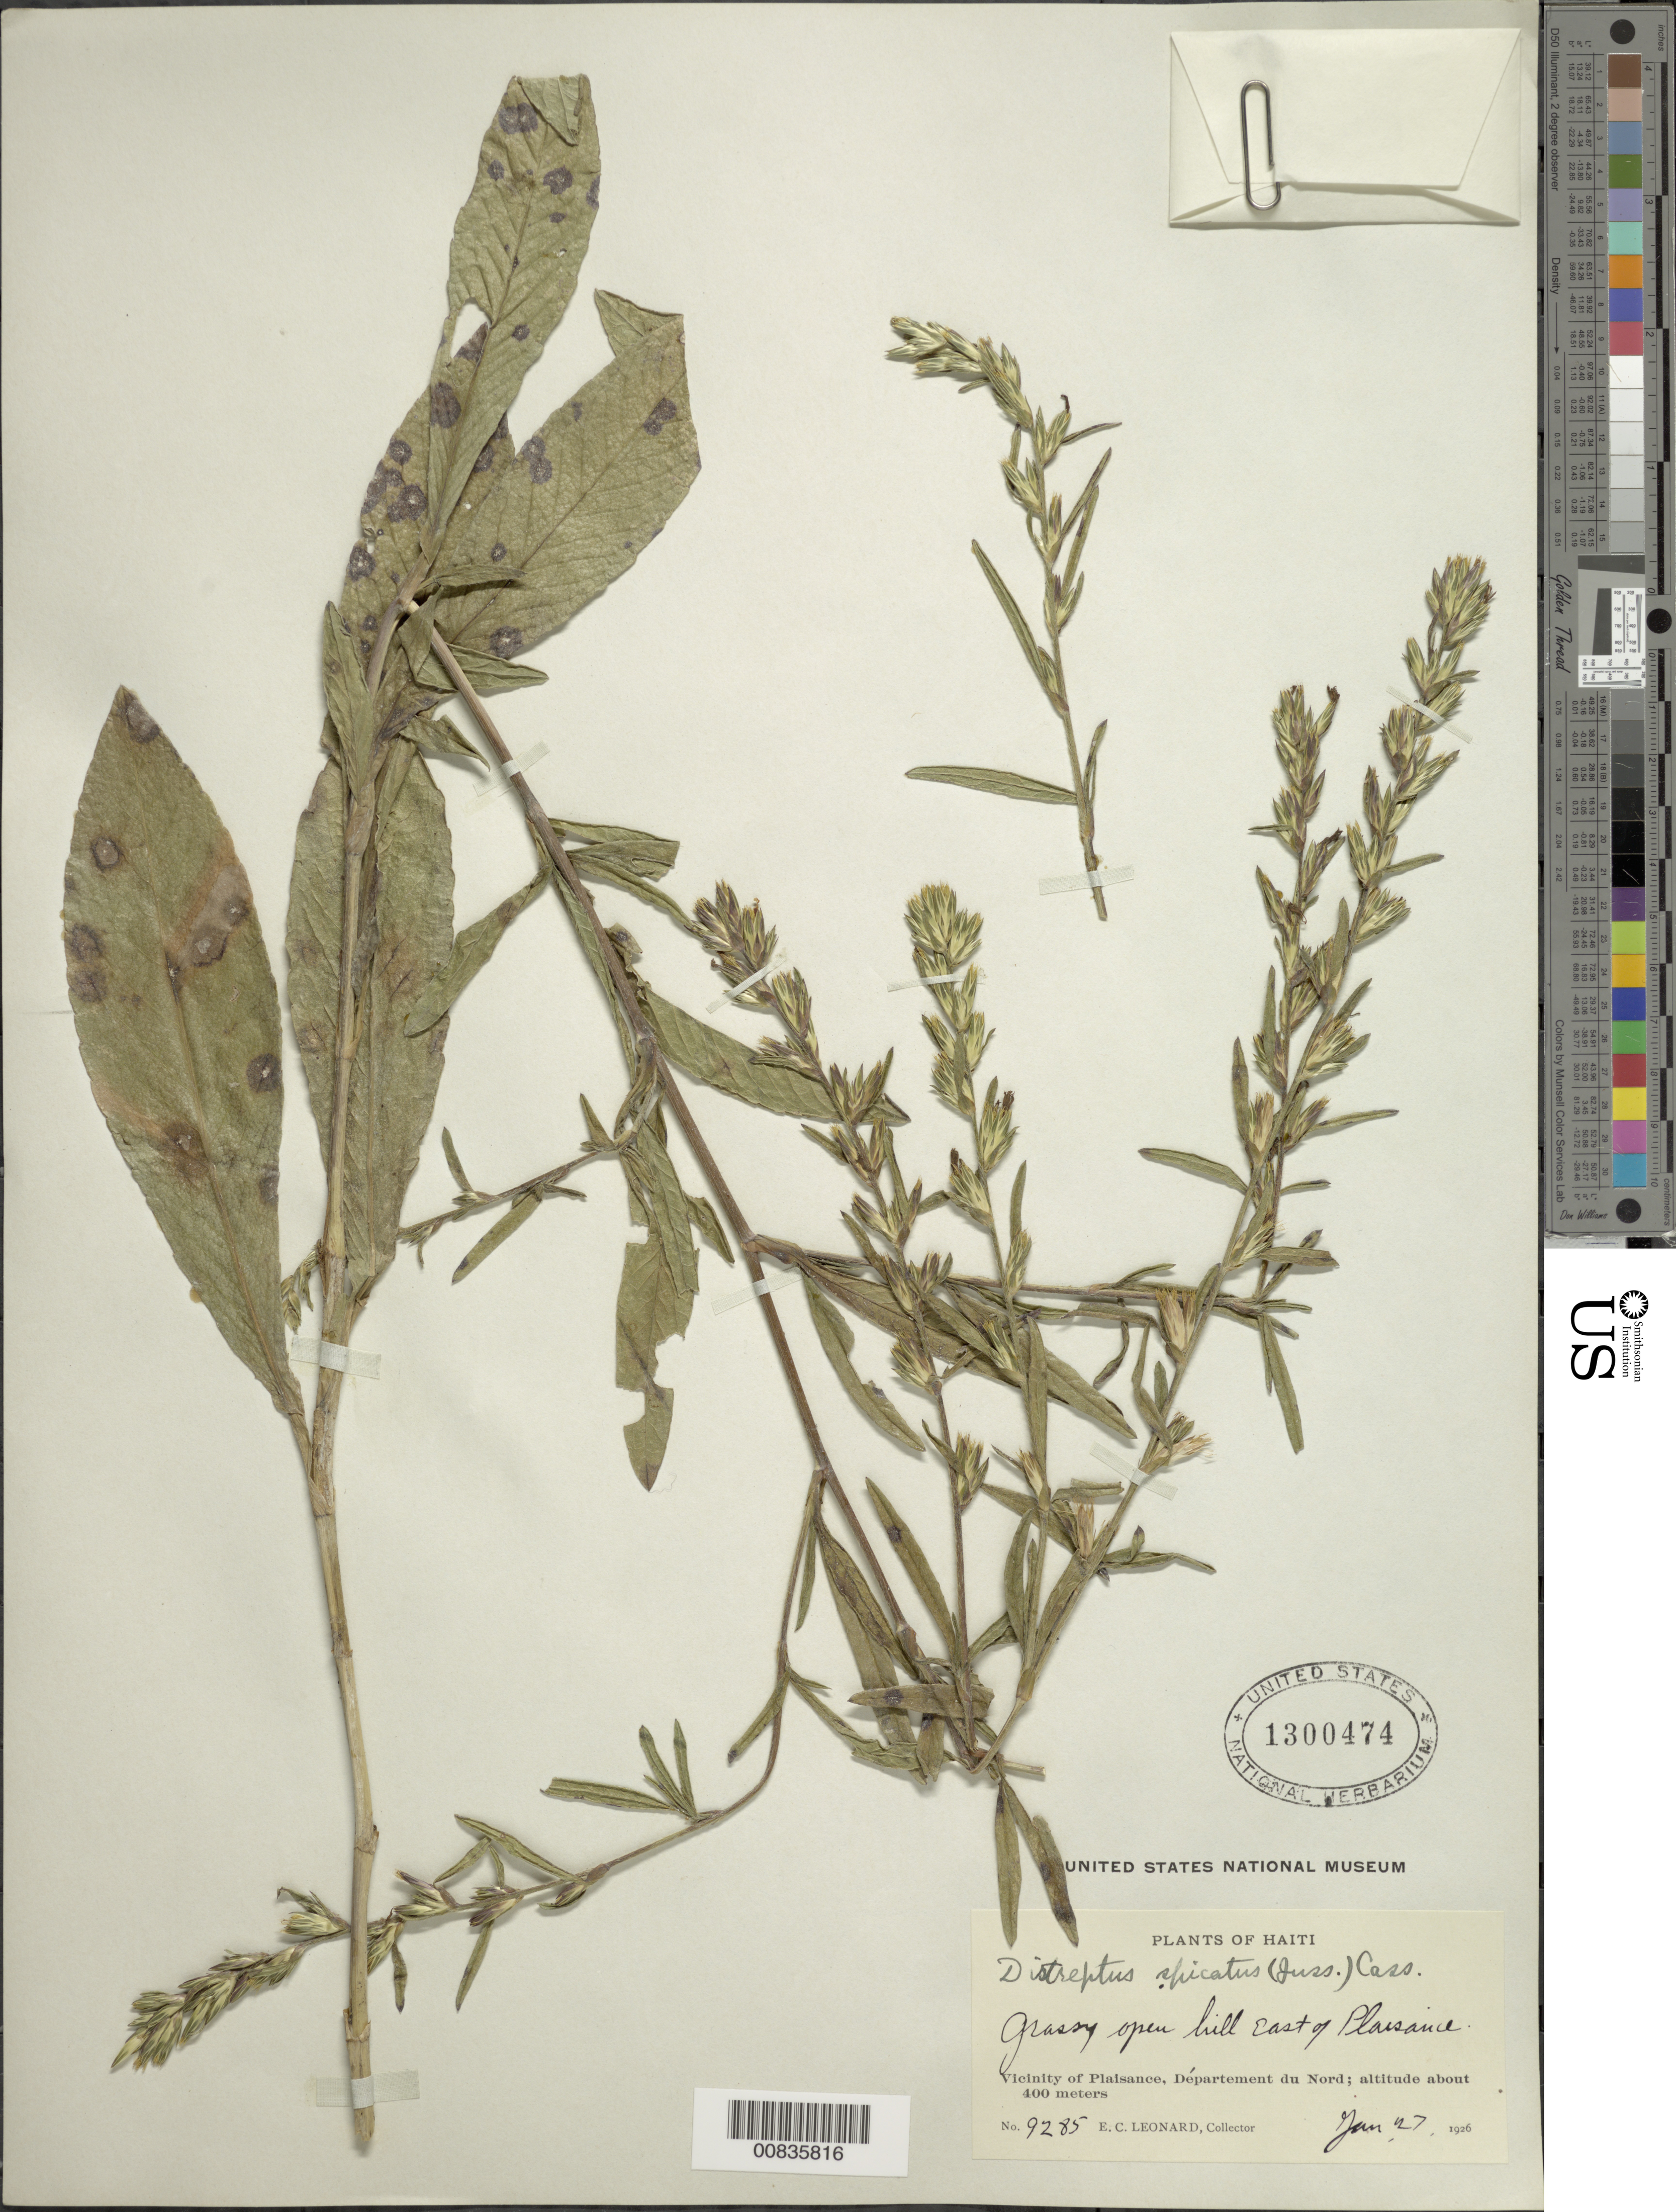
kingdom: Plantae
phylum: Tracheophyta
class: Magnoliopsida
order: Asterales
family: Asteraceae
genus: Pseudelephantopus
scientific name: Pseudelephantopus spicatus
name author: (Juss. ex Aubl.) C.F. Baker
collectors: E. C. Leonard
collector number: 9285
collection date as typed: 27 Jan 1926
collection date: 1926-01-27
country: Haiti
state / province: Nord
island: Hispaniola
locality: Vicinity of Plaisance, E of town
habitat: Grassy open hill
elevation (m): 400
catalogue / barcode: US 1300474